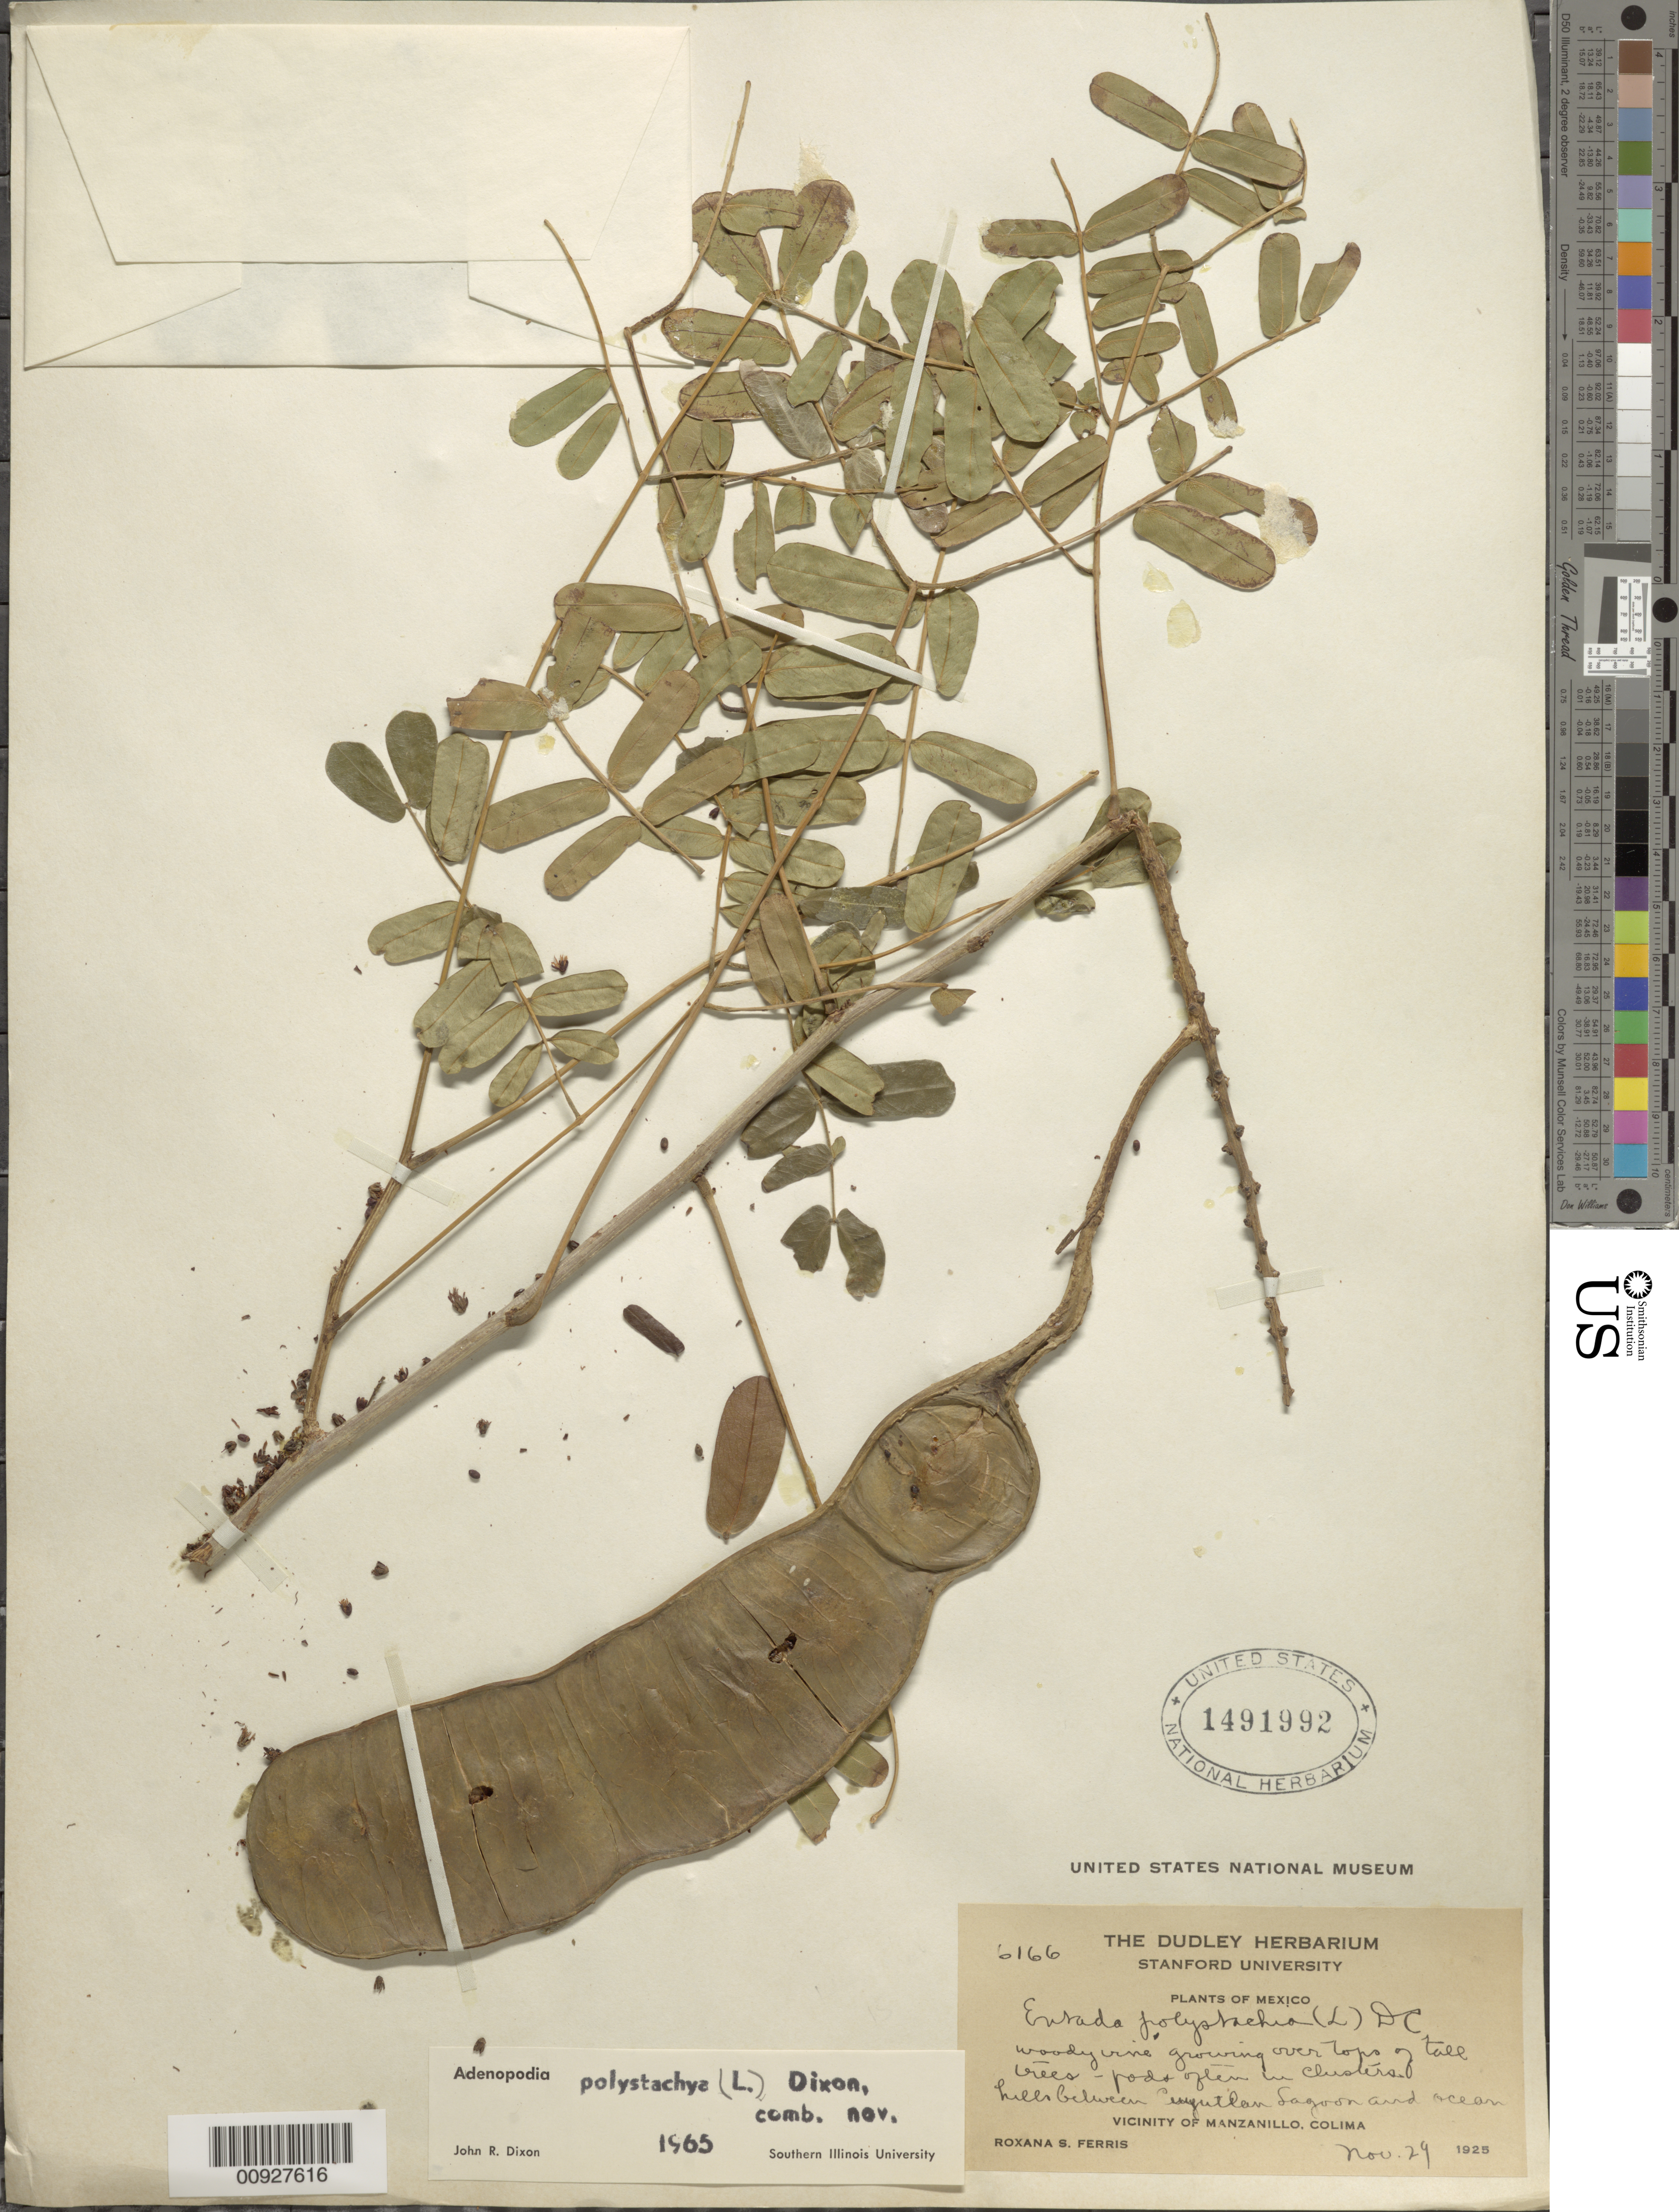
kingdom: Plantae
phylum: Tracheophyta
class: Magnoliopsida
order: Fabales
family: Fabaceae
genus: Entada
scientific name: Entada polystachya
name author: (L.) DC.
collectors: R. S. Ferris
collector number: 6166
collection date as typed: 29 Nov 1925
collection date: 1925-11-29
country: Mexico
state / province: Colima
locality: Between Cuyutlan Lagoon and ocean. Vicinity of Manzanillo, Colima.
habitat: Hills. Vine growing over tops of tall trees.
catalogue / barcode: US 1491992